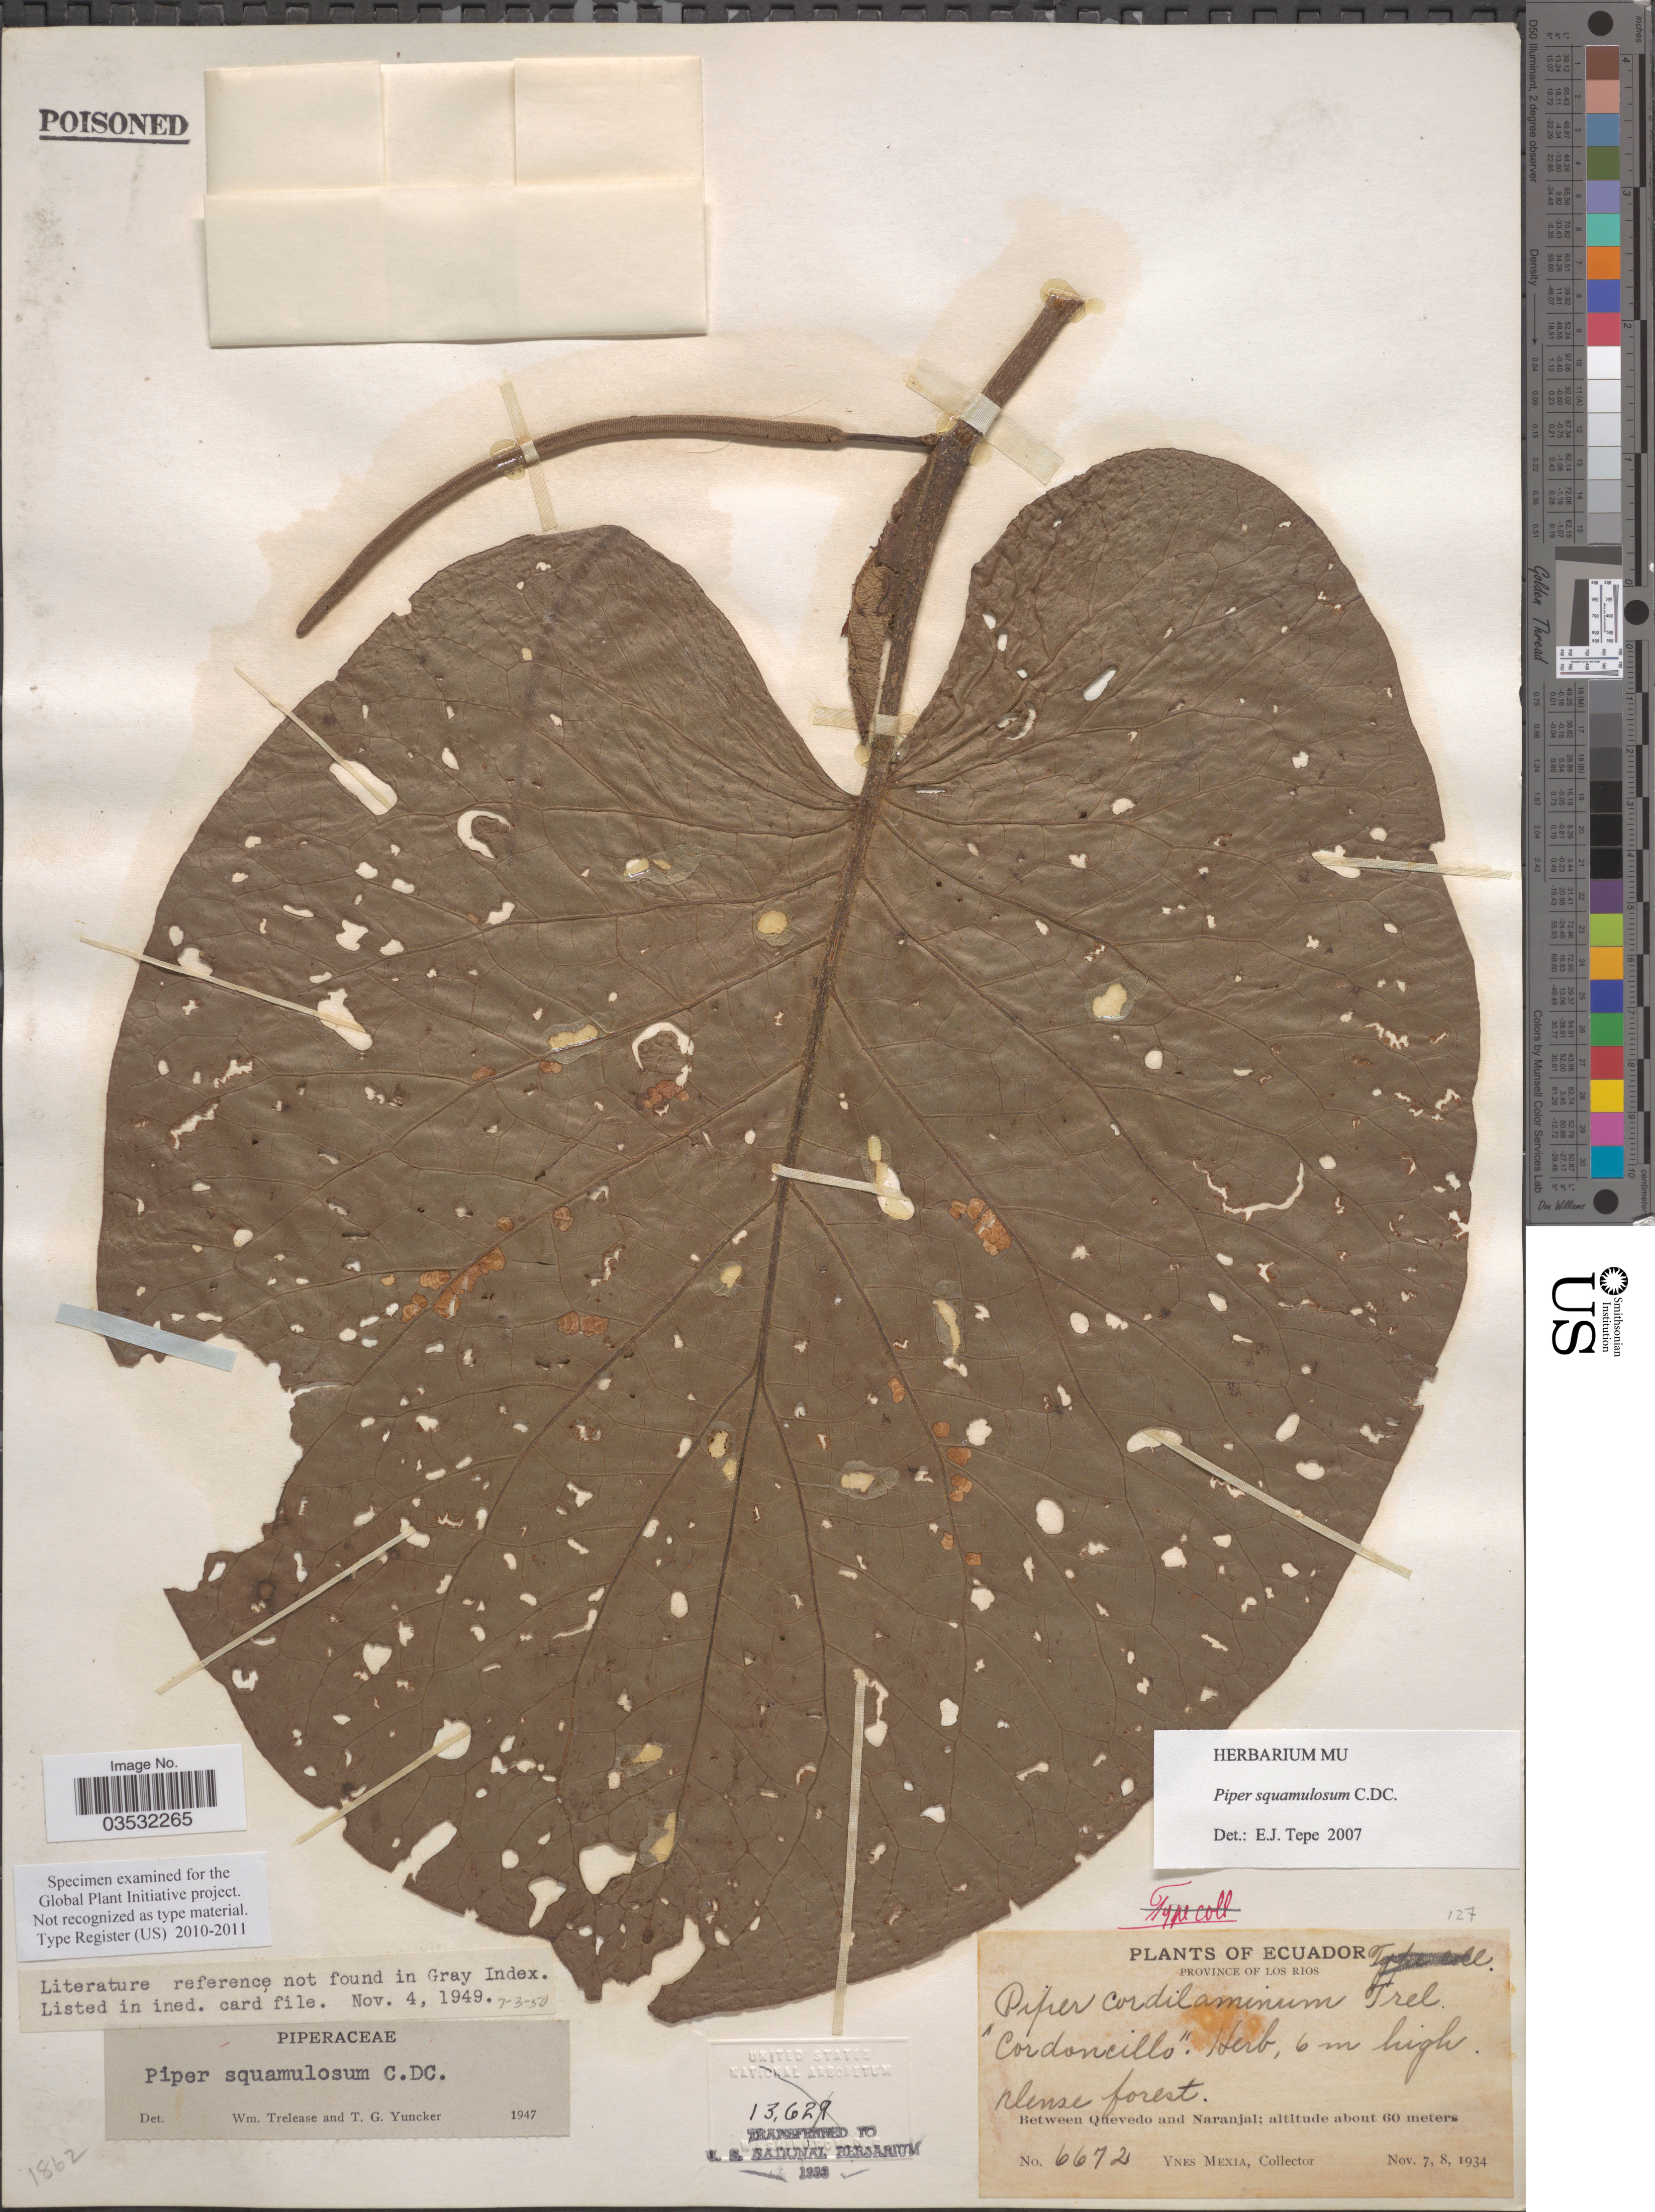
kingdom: Plantae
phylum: Tracheophyta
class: Magnoliopsida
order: Piperales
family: Piperaceae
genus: Piper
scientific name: Piper squamulosum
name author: C. DC.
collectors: Y. Mexia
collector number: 6672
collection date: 1934-11-07/1934-11-08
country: Ecuador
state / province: Los Ríos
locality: Between Quevedo and Naranjal.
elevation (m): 60